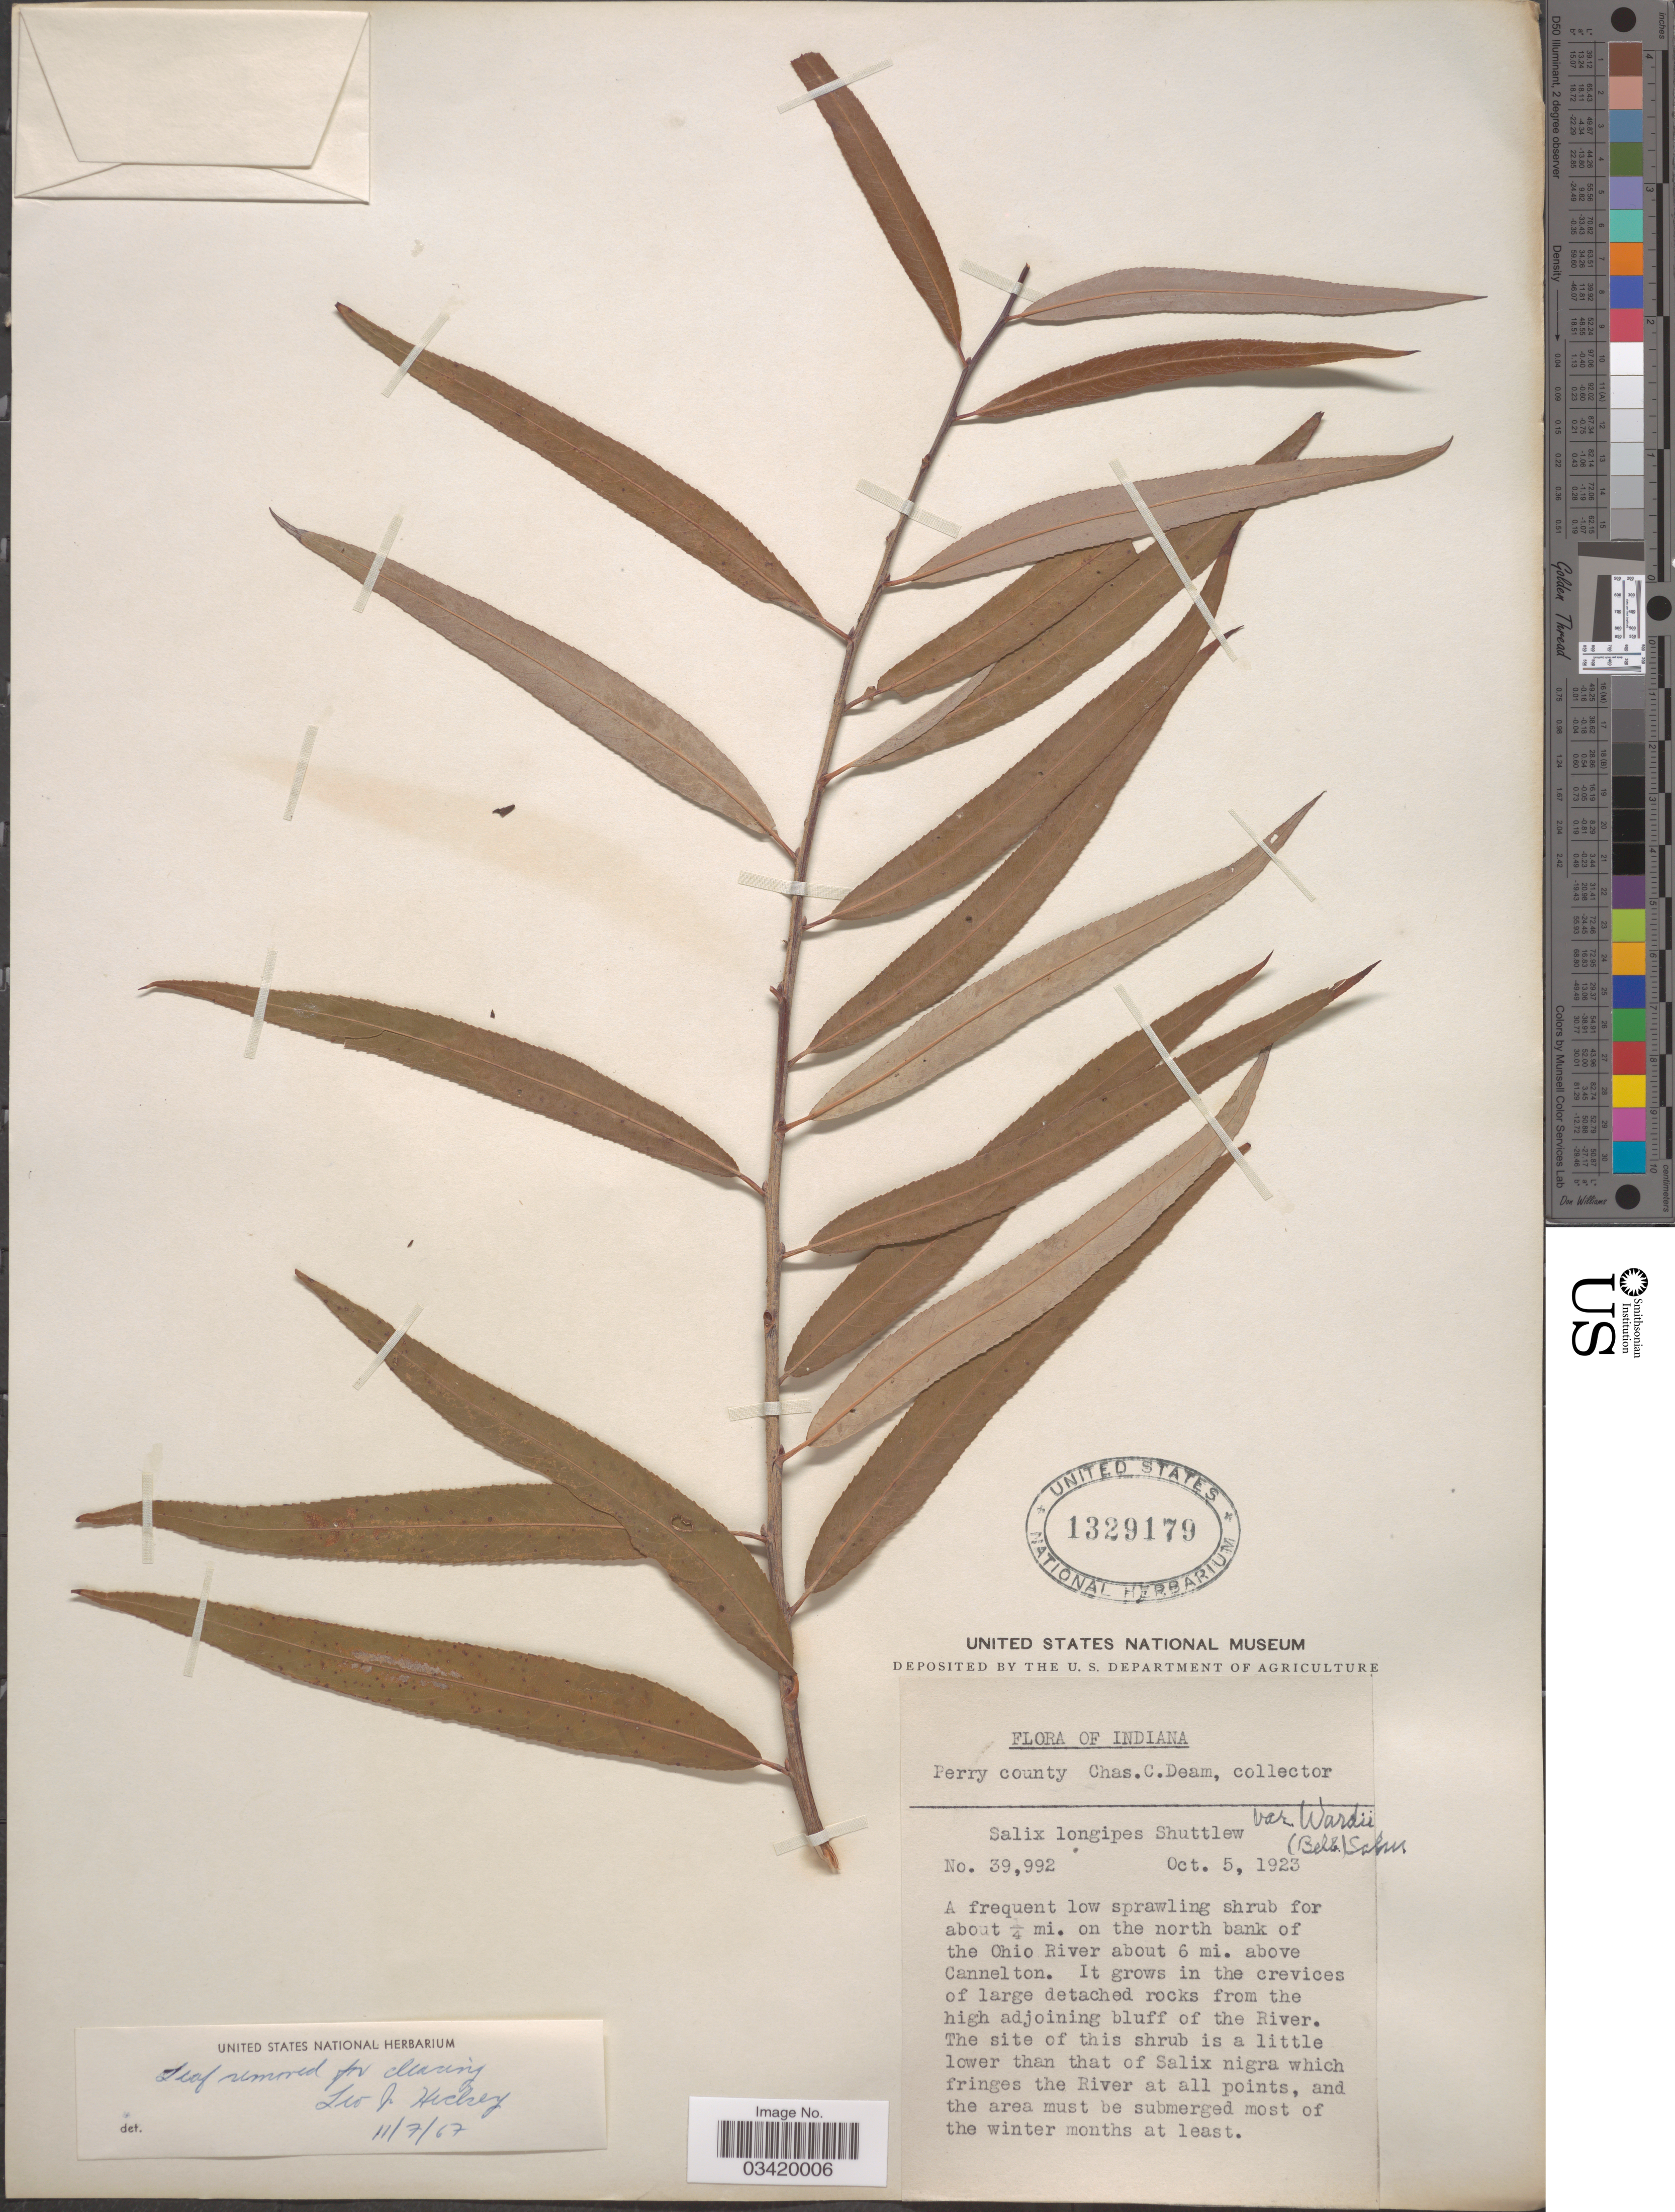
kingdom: Plantae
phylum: Tracheophyta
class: Magnoliopsida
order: Malpighiales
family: Salicaceae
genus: Salix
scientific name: Salix caroliniana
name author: Michx.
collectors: C. C. Deam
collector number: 39992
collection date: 1923-10-05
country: United States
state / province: Indiana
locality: Perry county. A frequent low sprawling shrub for about ¼ mi. on the north bank of the Ohio River about 6 mi. above Cannelton.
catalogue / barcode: US 1329179